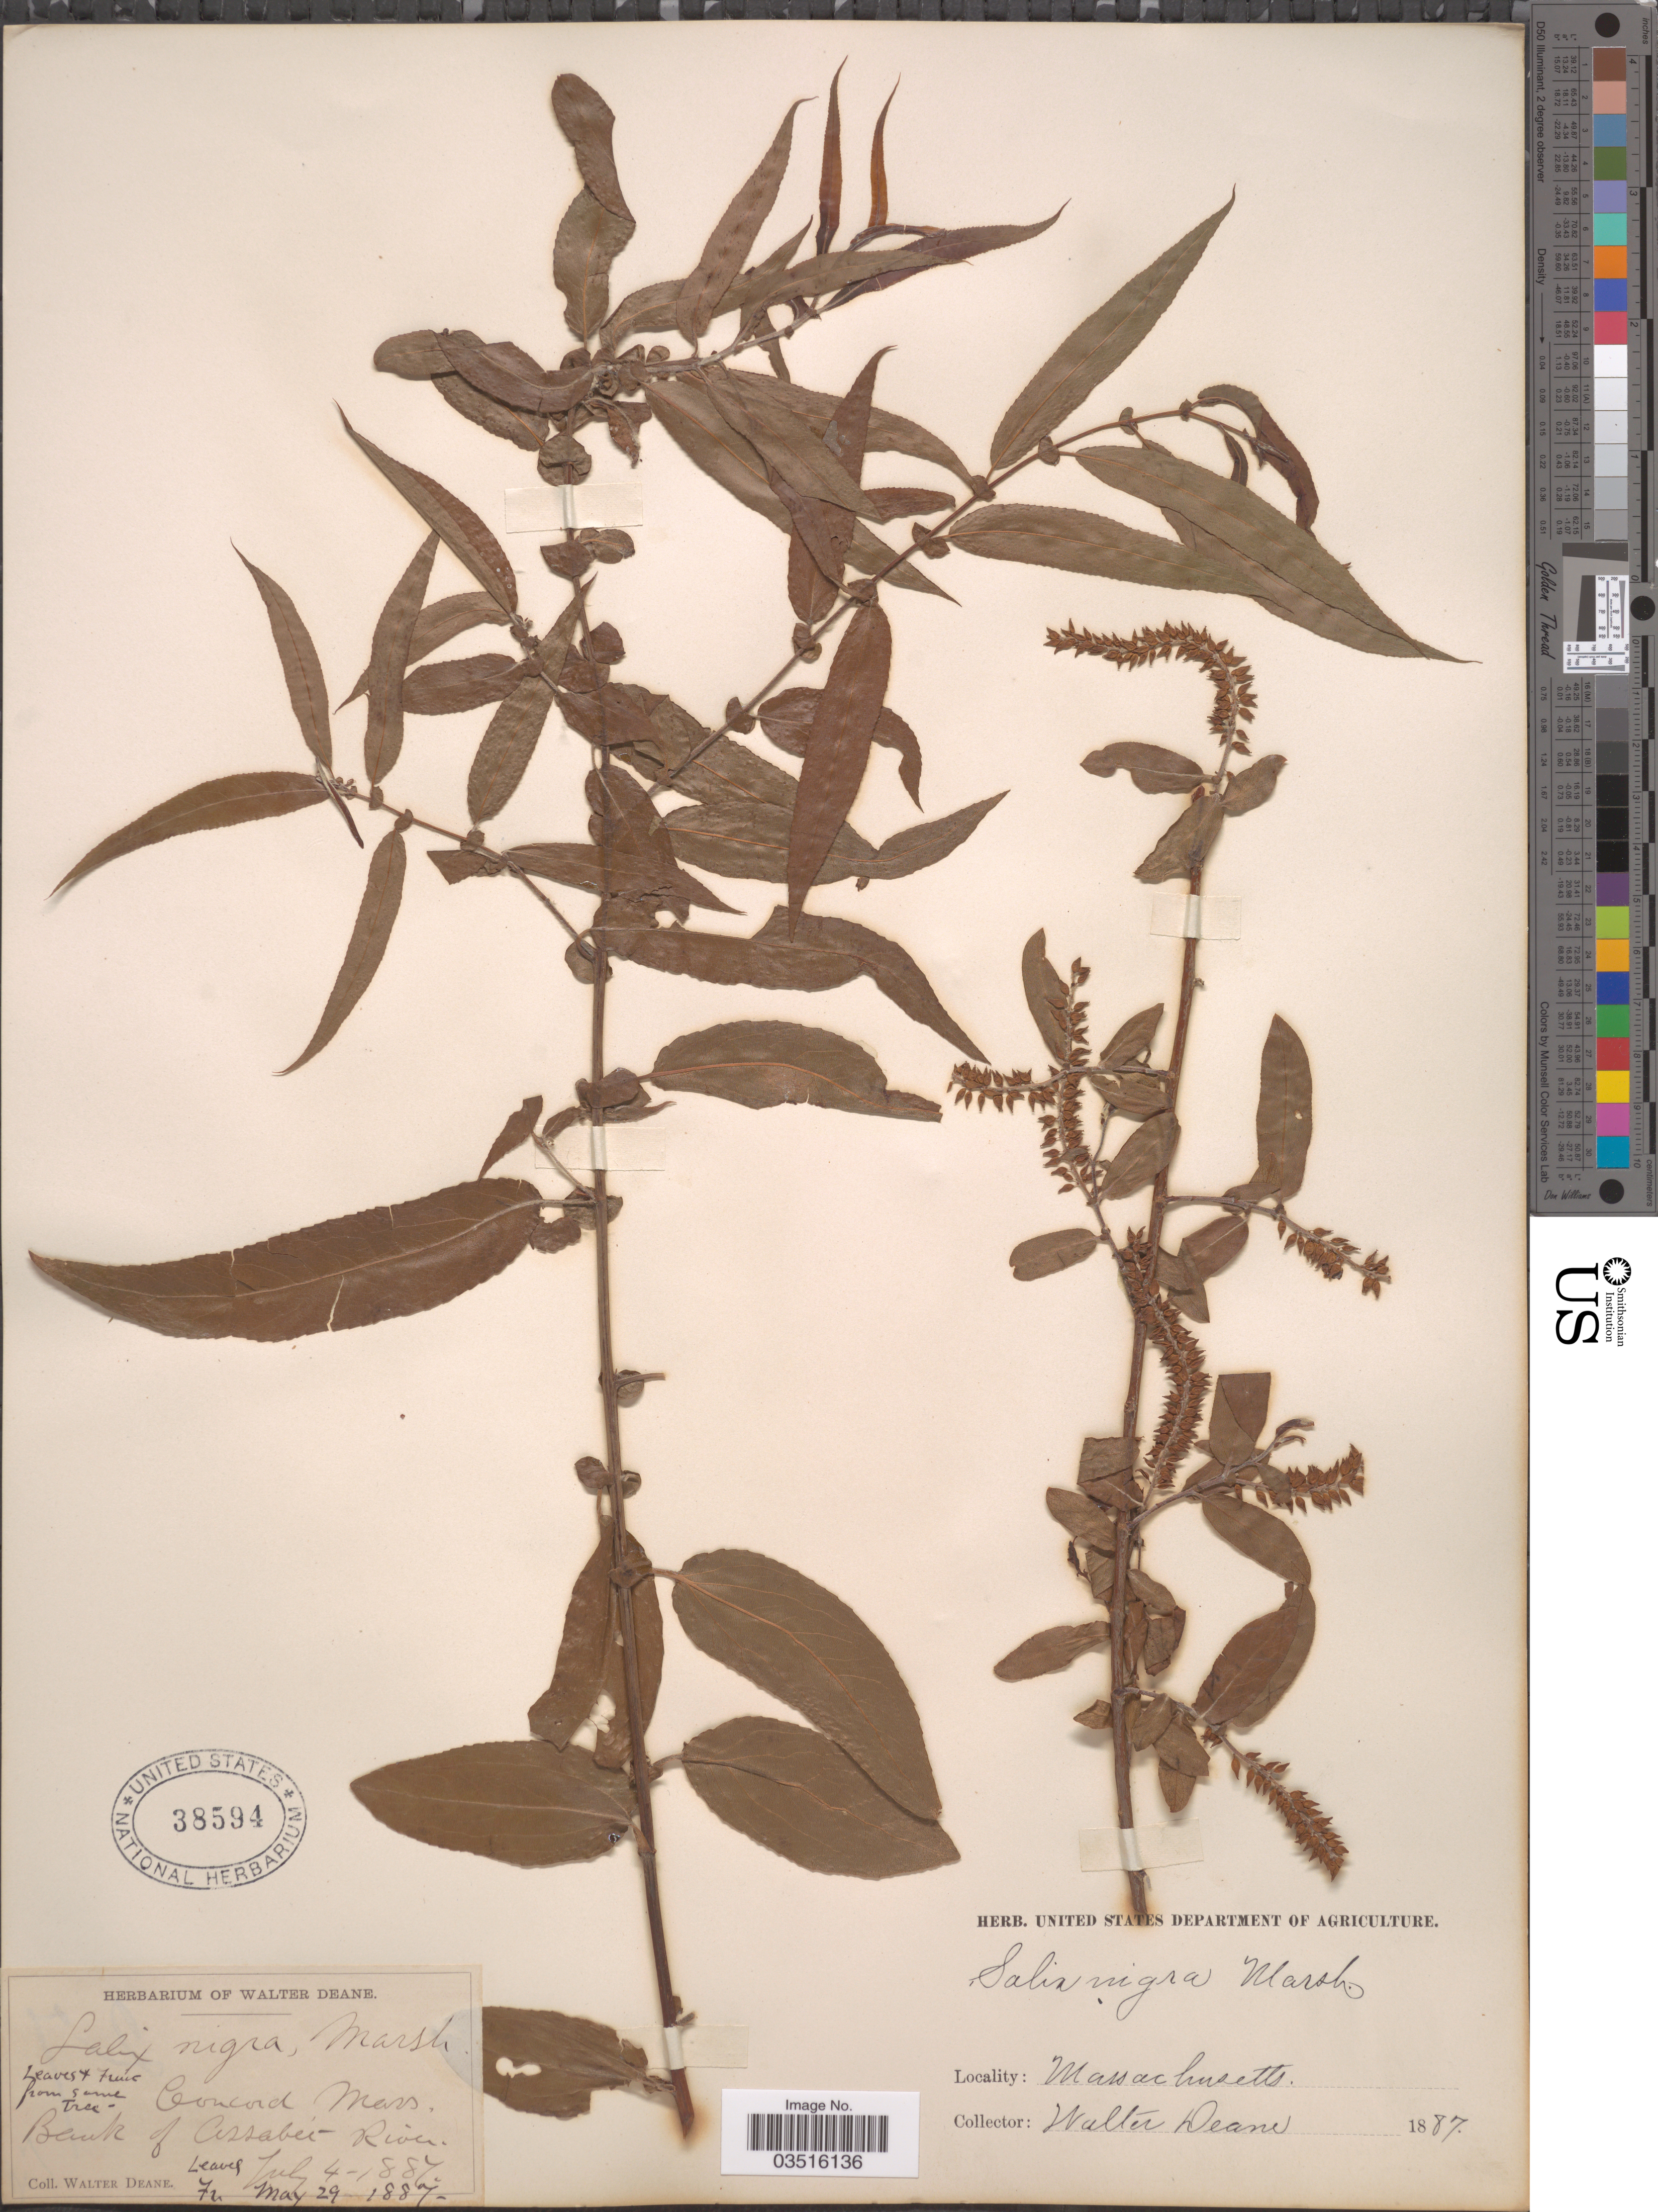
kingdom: Plantae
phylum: Tracheophyta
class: Magnoliopsida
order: Malpighiales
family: Salicaceae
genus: Salix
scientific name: Salix nigra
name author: Marshall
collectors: W. Deane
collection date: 1887-05-29/1887-07-04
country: United States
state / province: Massachusetts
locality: Concord. Bank of Assabet River.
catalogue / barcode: US 38594